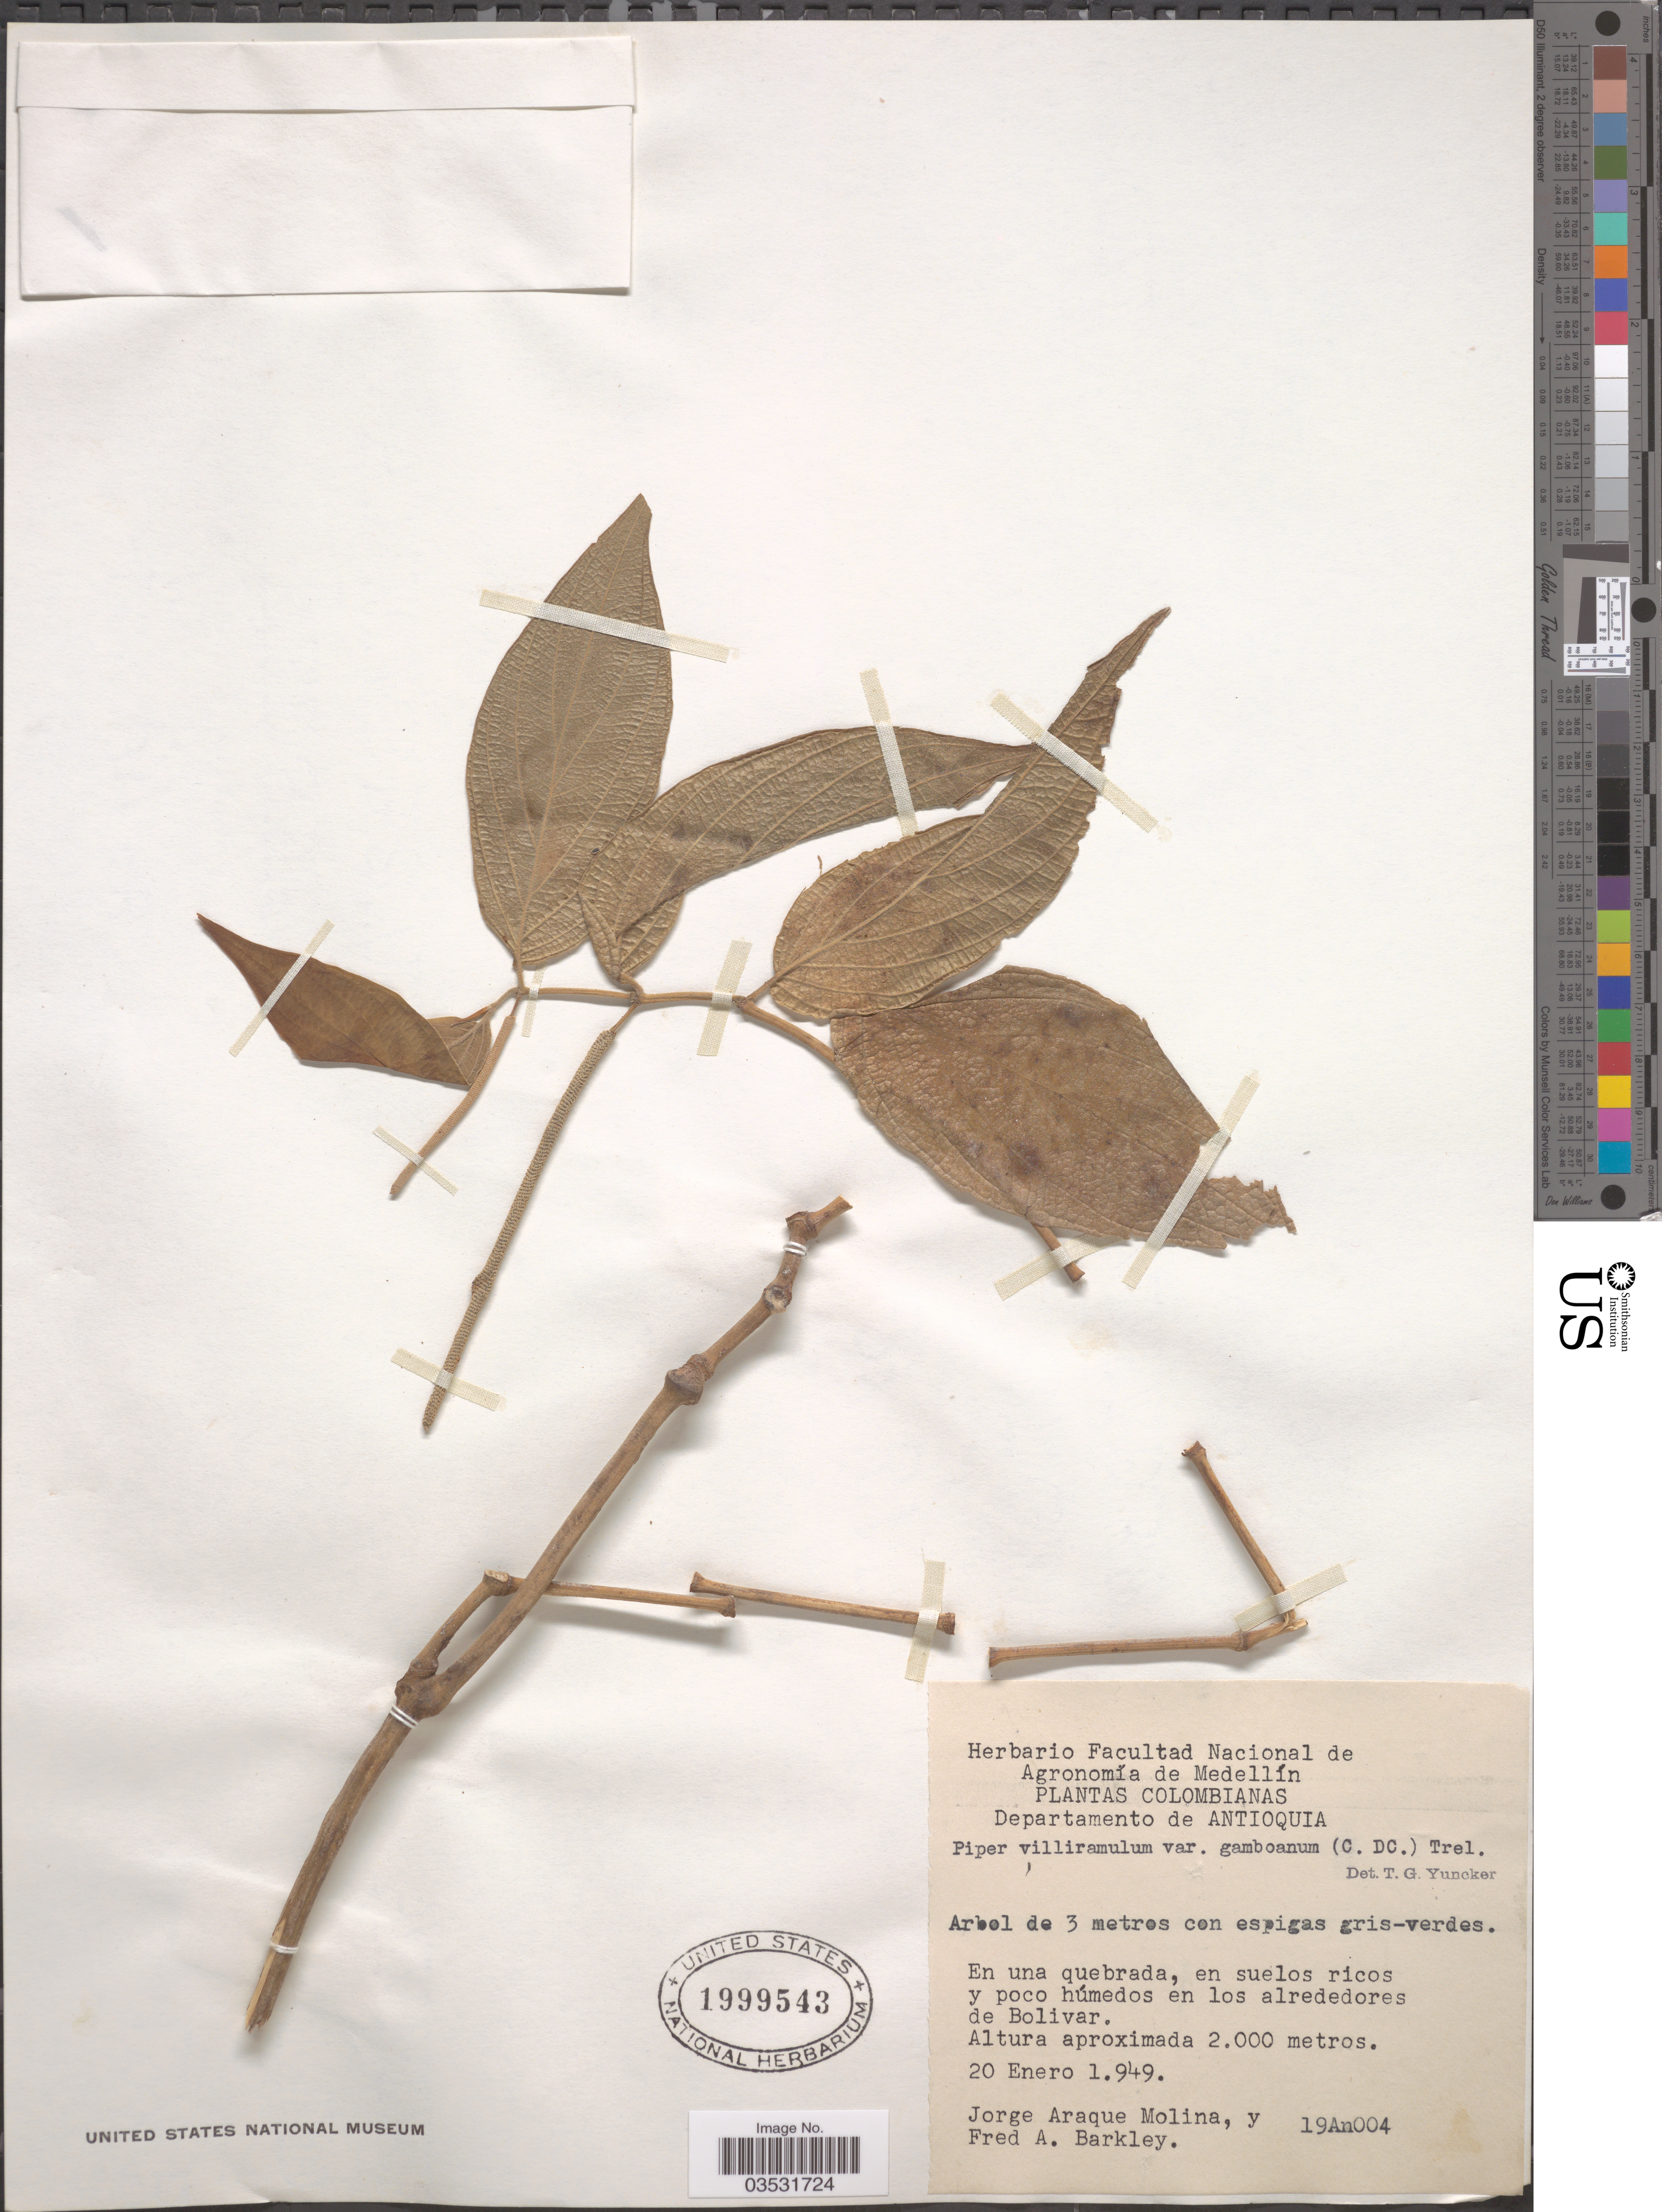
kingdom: Plantae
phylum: Tracheophyta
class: Magnoliopsida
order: Piperales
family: Piperaceae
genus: Piper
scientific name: Piper villiramulum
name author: C. DC.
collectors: J. A. Molina & F. A. Barkley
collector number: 19An004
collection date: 1949-01-20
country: Colombia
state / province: Antioquia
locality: Departamento de Antioquia. En los alrededores de Bolivar.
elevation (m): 2000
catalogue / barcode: US 1999543